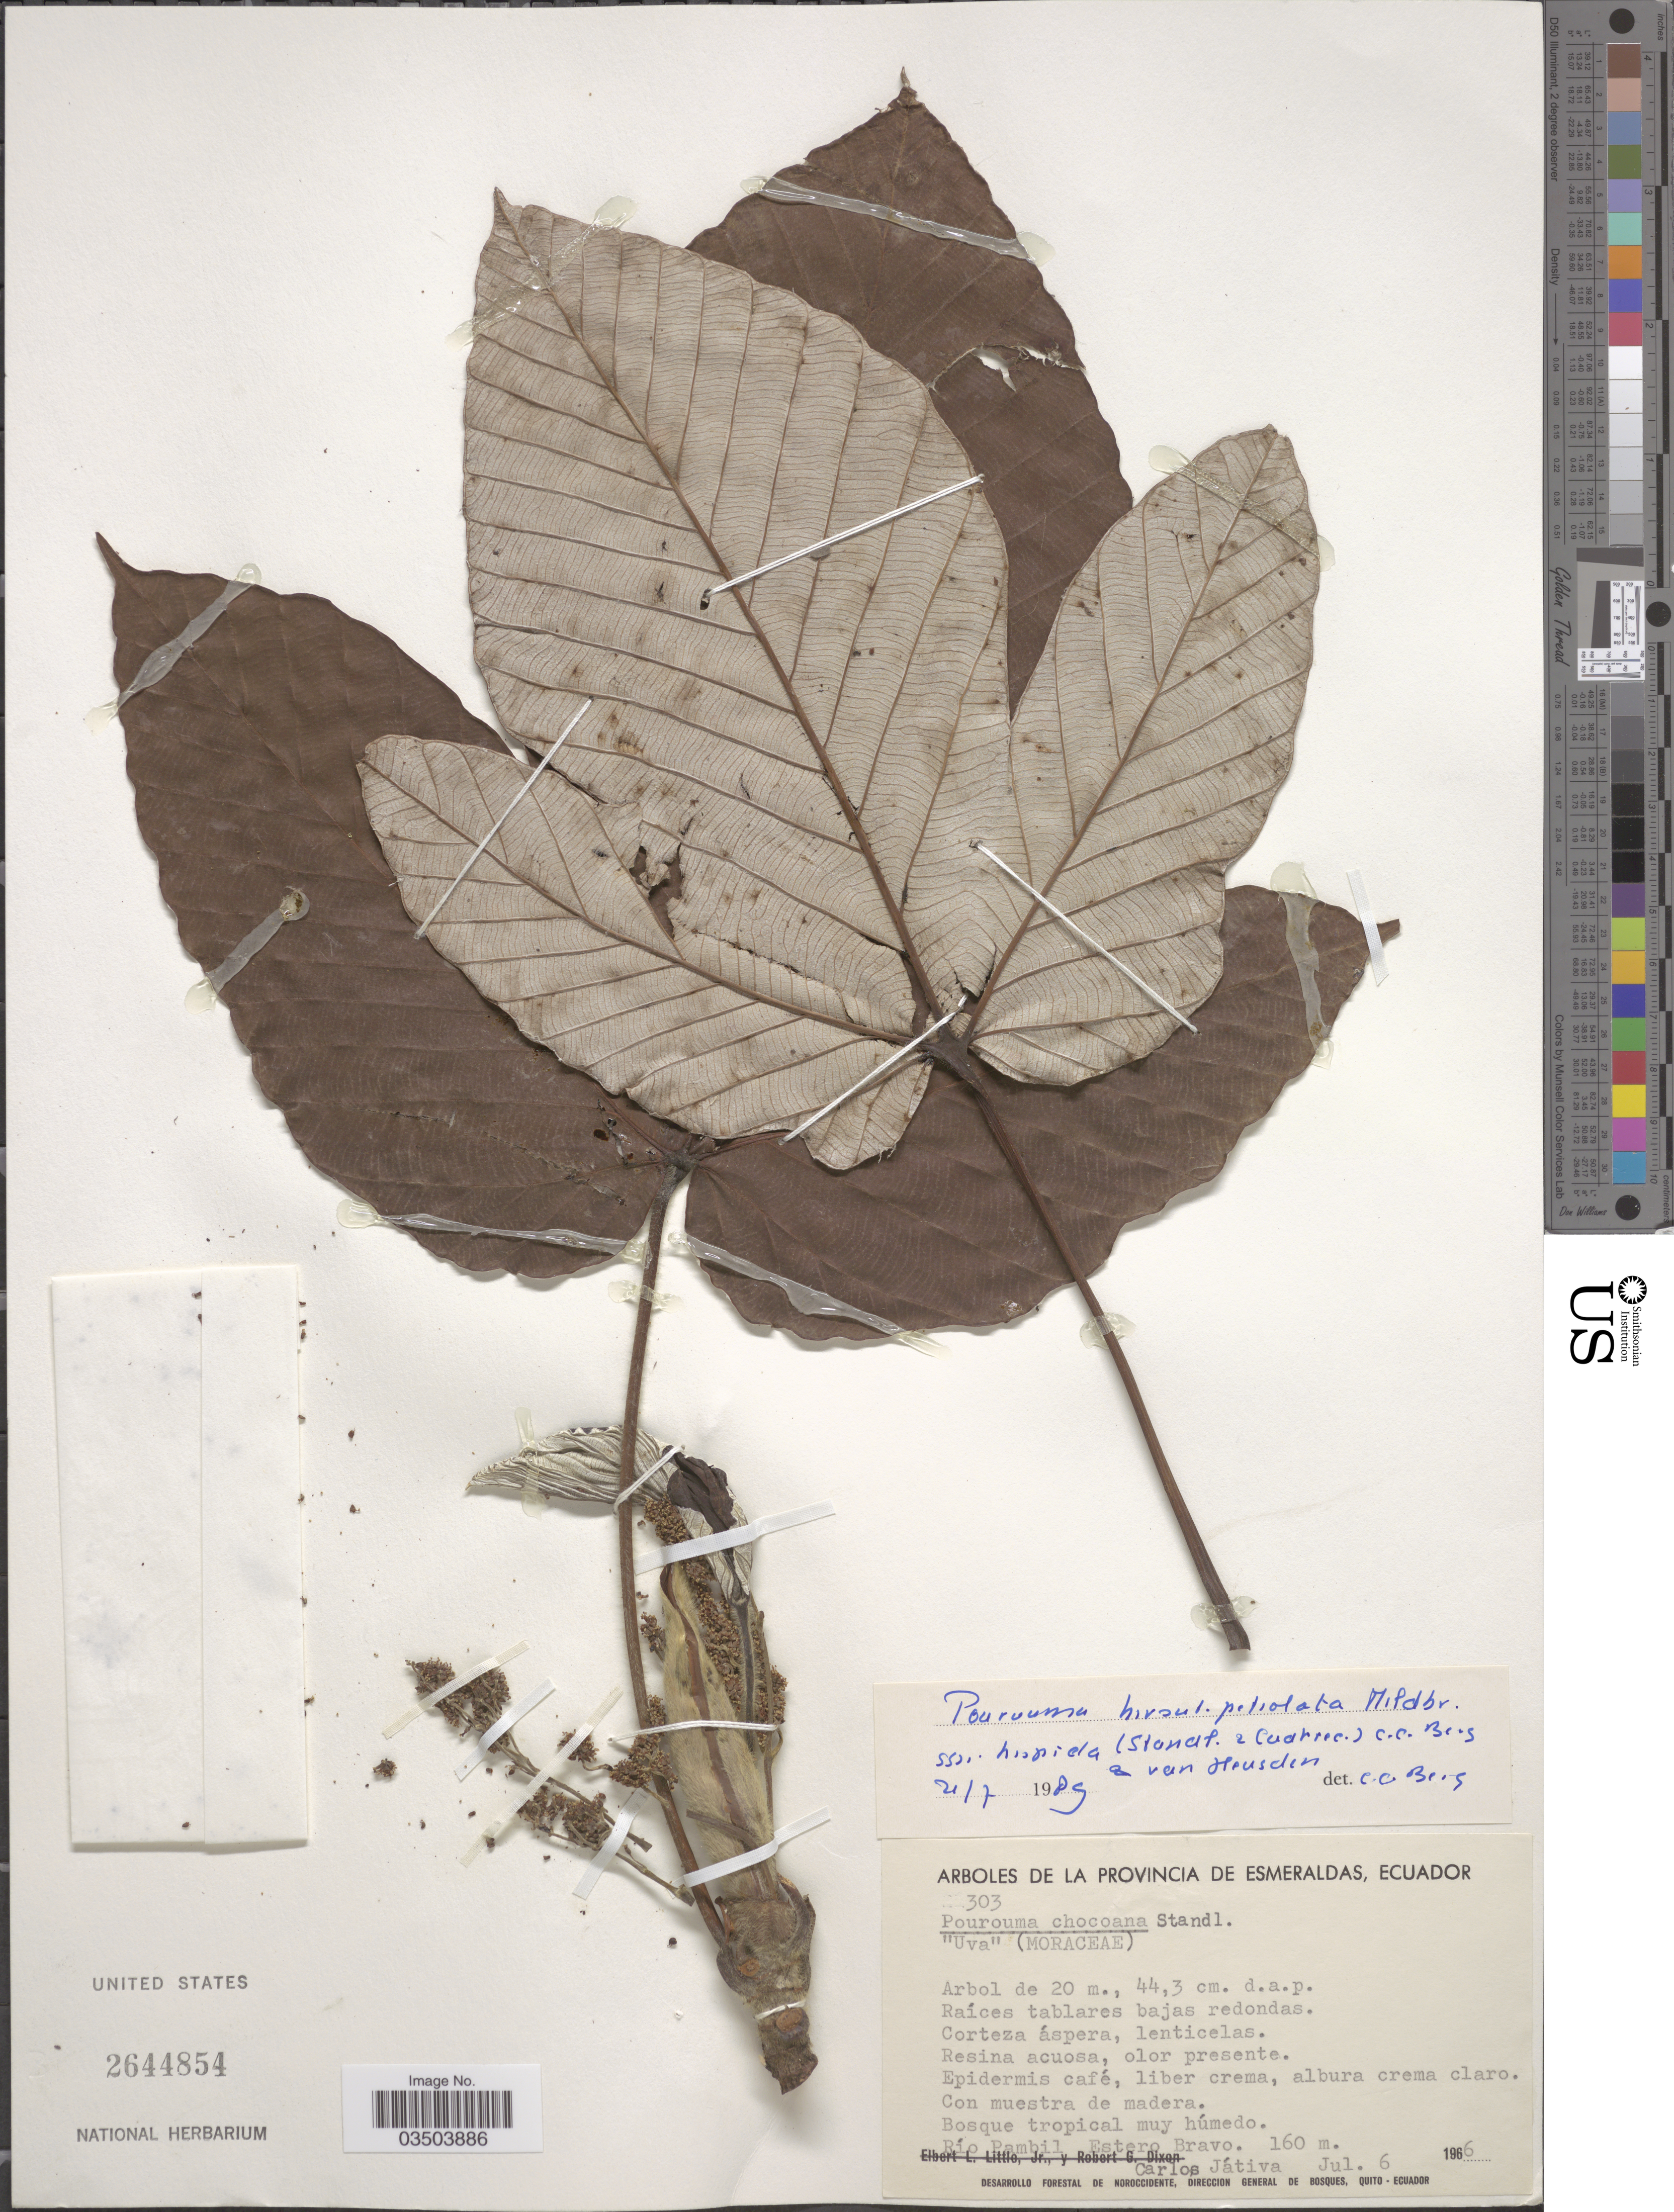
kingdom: Plantae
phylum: Tracheophyta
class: Magnoliopsida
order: Rosales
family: Urticaceae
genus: Pourouma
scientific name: Pourouma hirsutipetiolata subsp. hispida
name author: (Standl. & Cuatrec.) C.C. Berg & Heusden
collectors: C. D. Játiva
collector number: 303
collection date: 1966-07-06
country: Ecuador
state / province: Esmeraldas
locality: Provincia de Esmeraldas. Río Pambil. Estero Bravo.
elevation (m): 160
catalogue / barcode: US 2644854